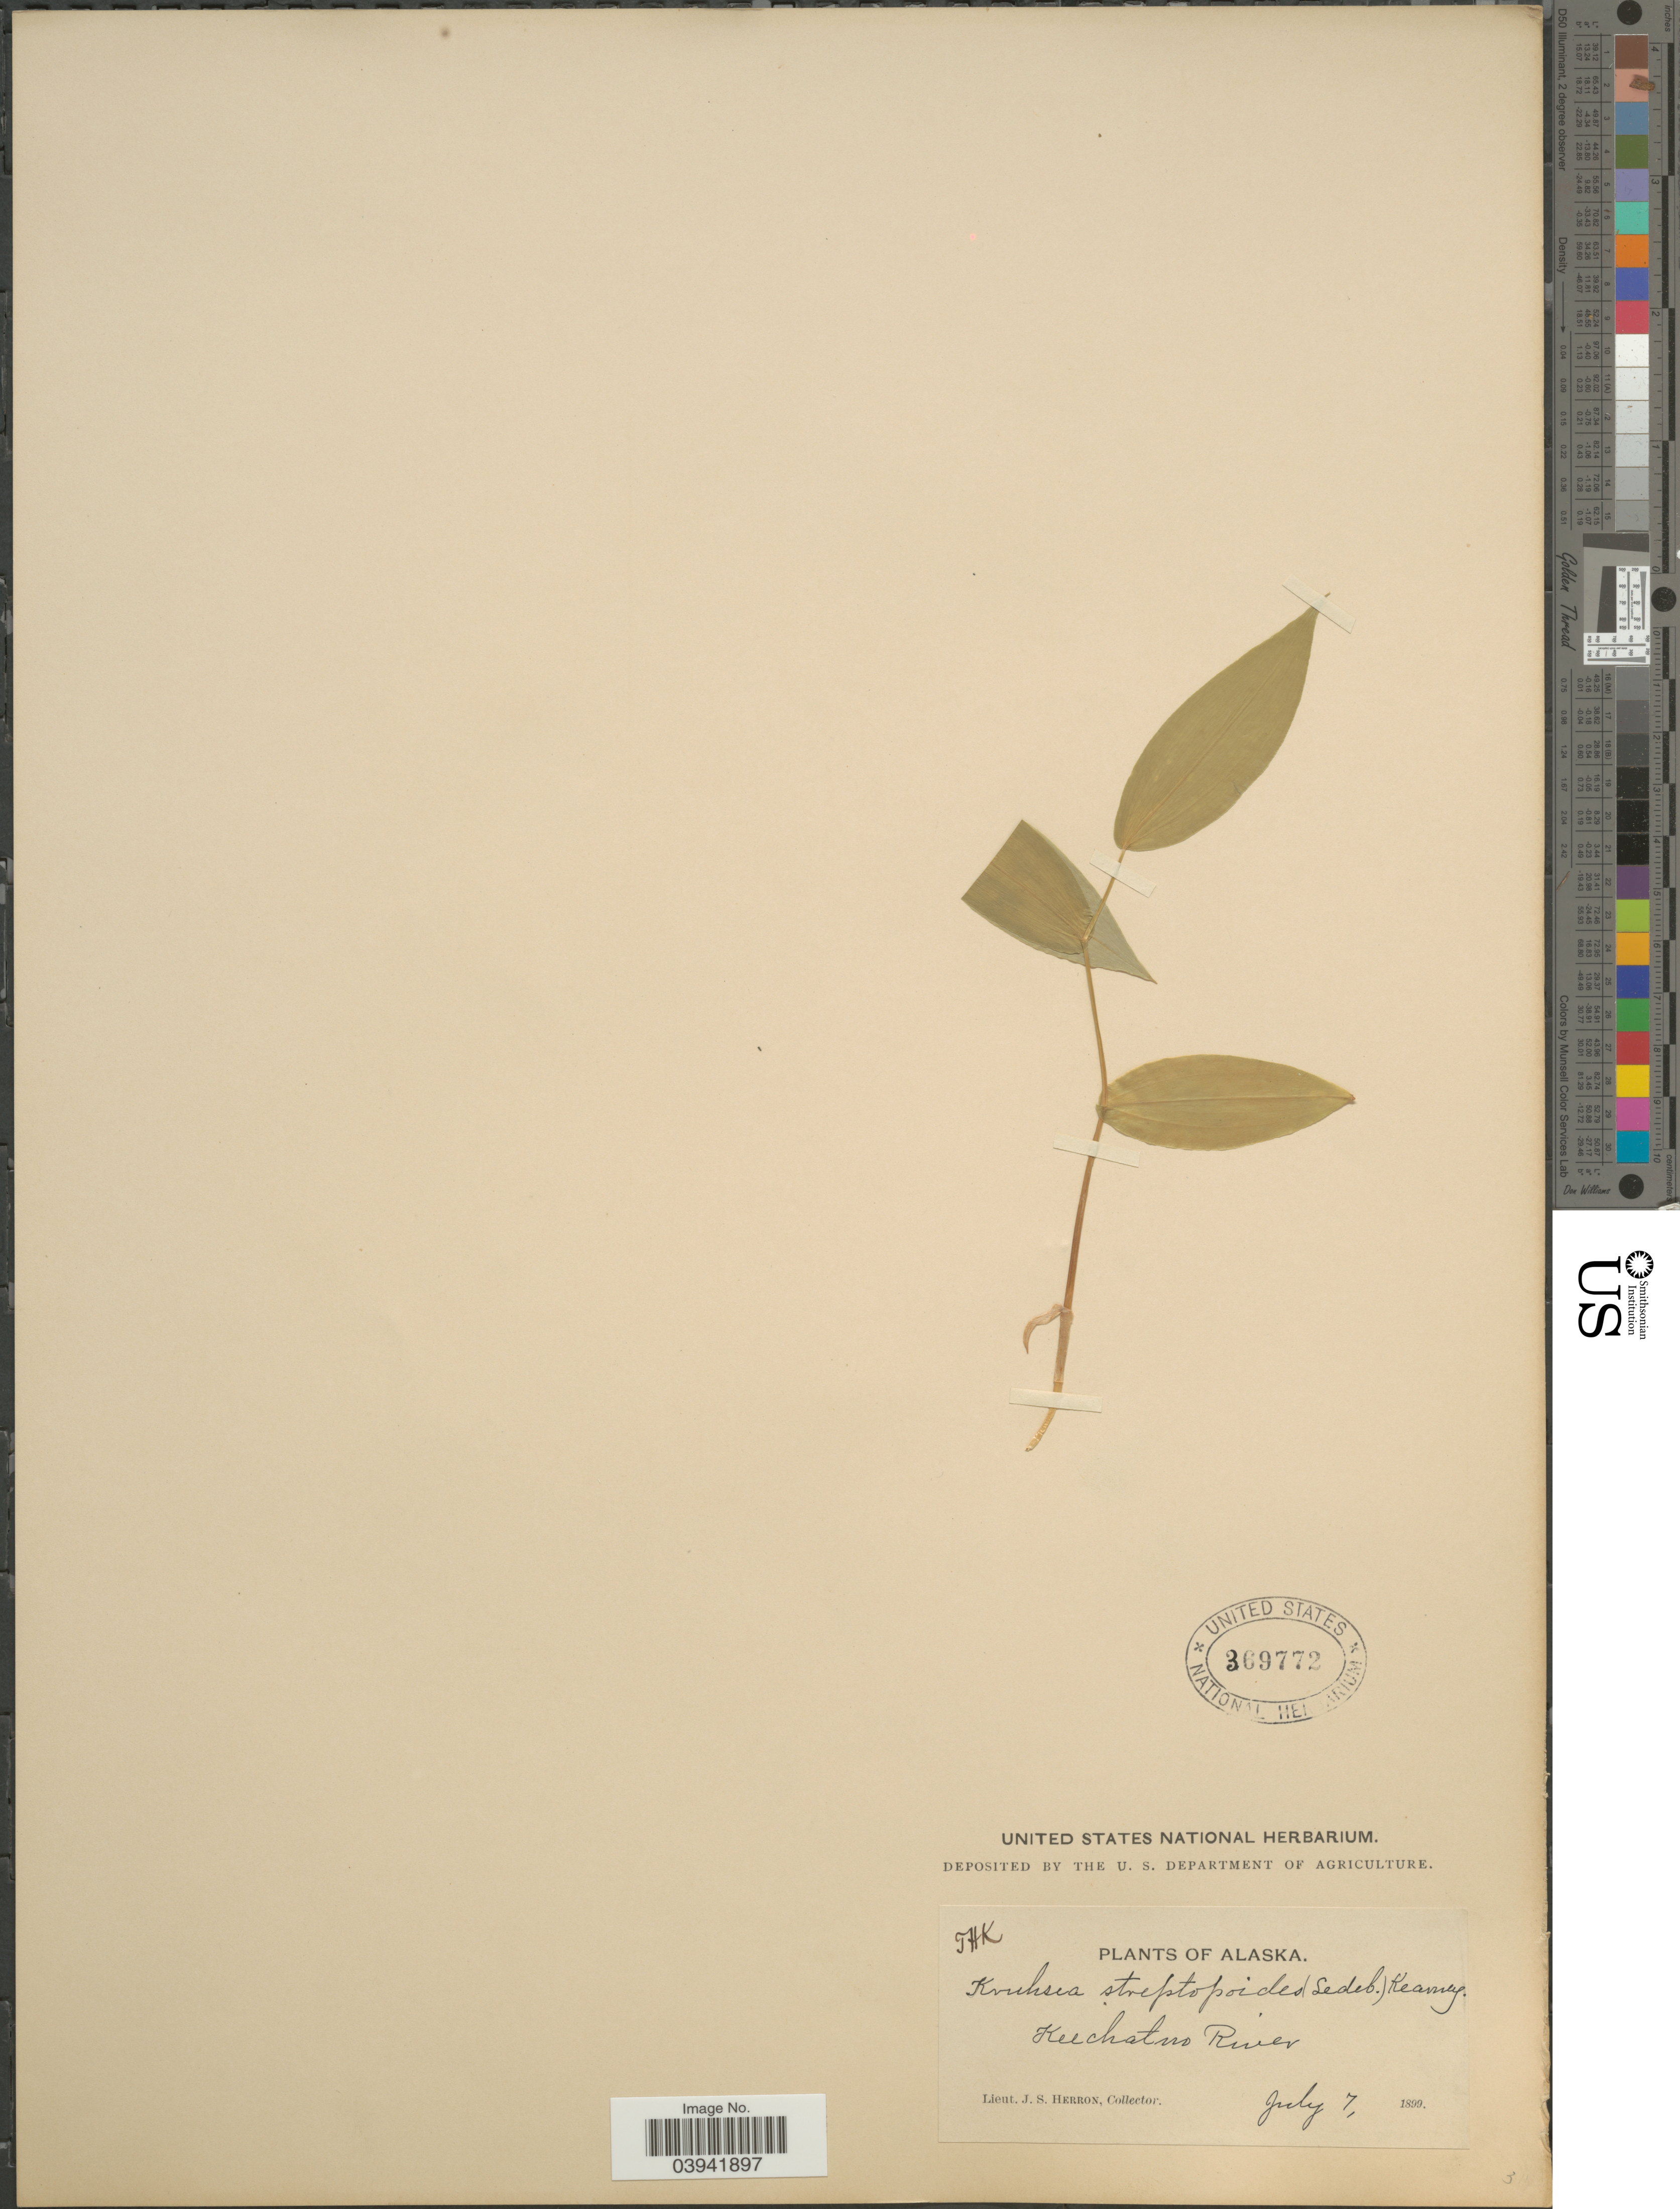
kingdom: Plantae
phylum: Tracheophyta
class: Liliopsida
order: Liliales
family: Liliaceae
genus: Streptopus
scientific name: Streptopus streptopoides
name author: (Ledeb.) Frye & Rigg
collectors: J. Herron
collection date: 1899-07-07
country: United States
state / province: Alaska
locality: Keechatno River.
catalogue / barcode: US 369772